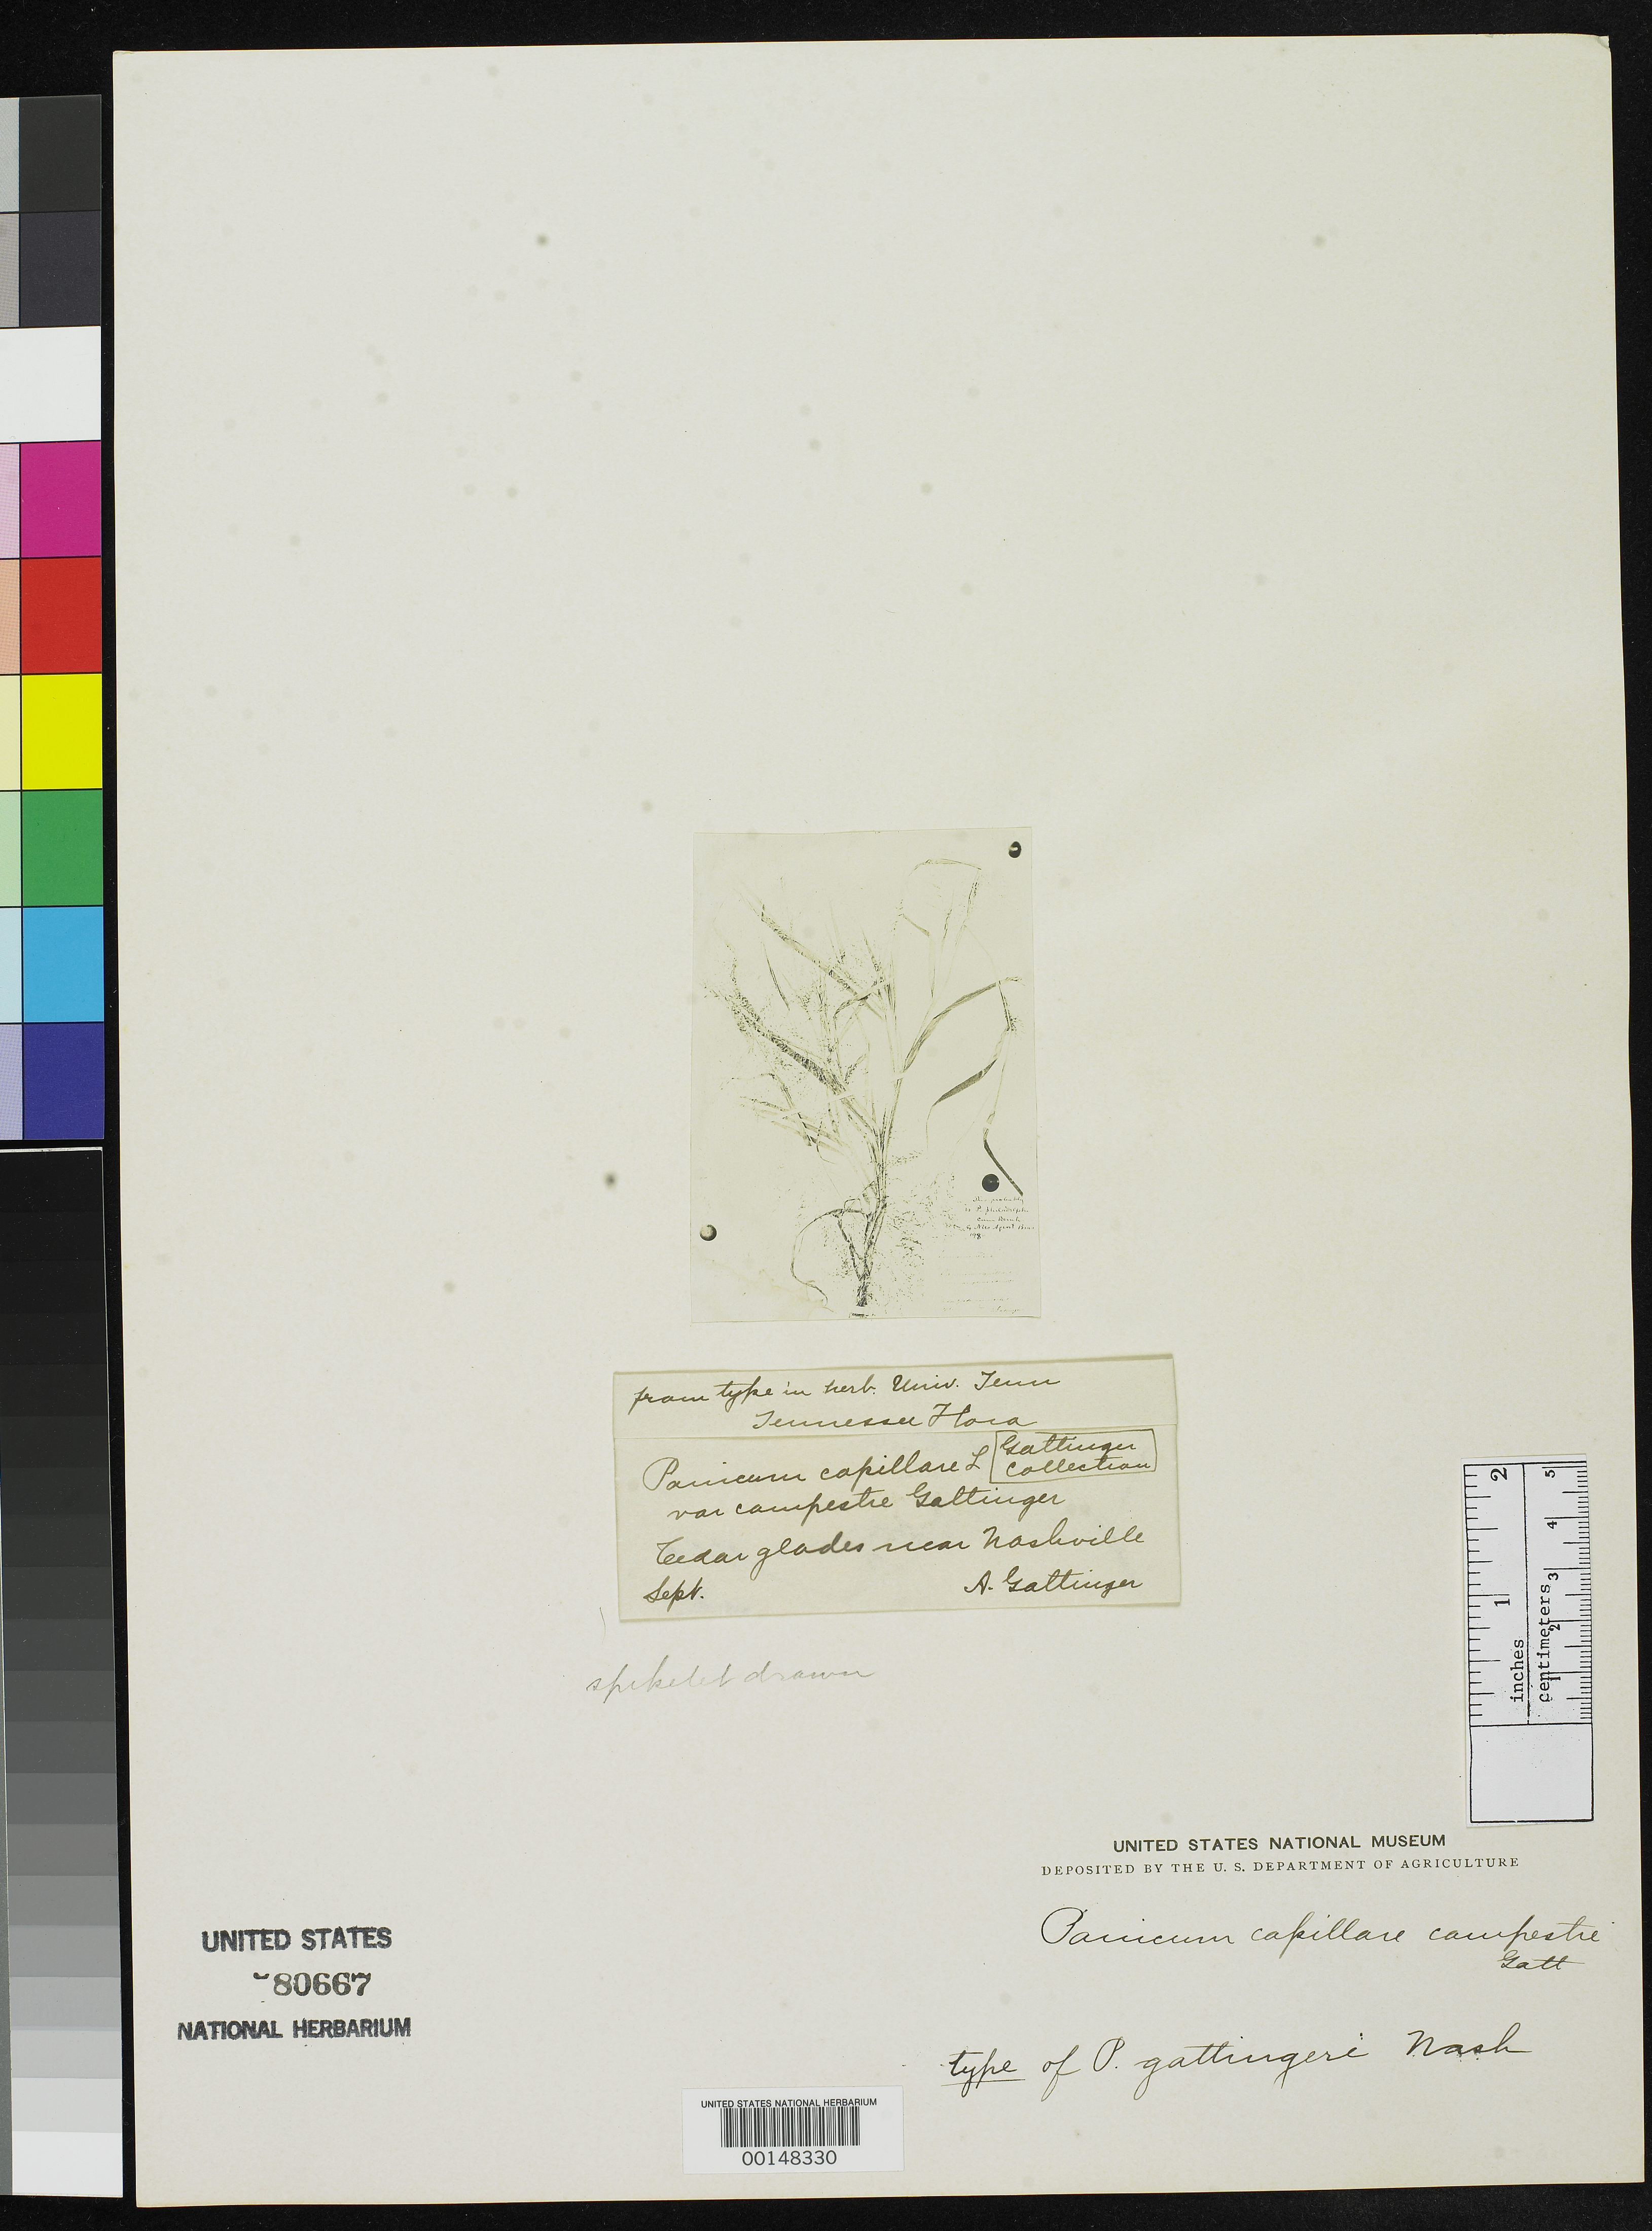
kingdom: Plantae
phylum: Tracheophyta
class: Liliopsida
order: Poales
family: Poaceae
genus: Panicum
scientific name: Panicum capillare var. campestre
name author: Gatt.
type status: Type Collection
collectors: A. Gattinger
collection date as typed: Sep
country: United States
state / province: Tennessee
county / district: Davidson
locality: Nashville.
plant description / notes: Photograph and fragmentary material of type specimen ex herb. Univ. Tenn.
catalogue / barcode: US 80667